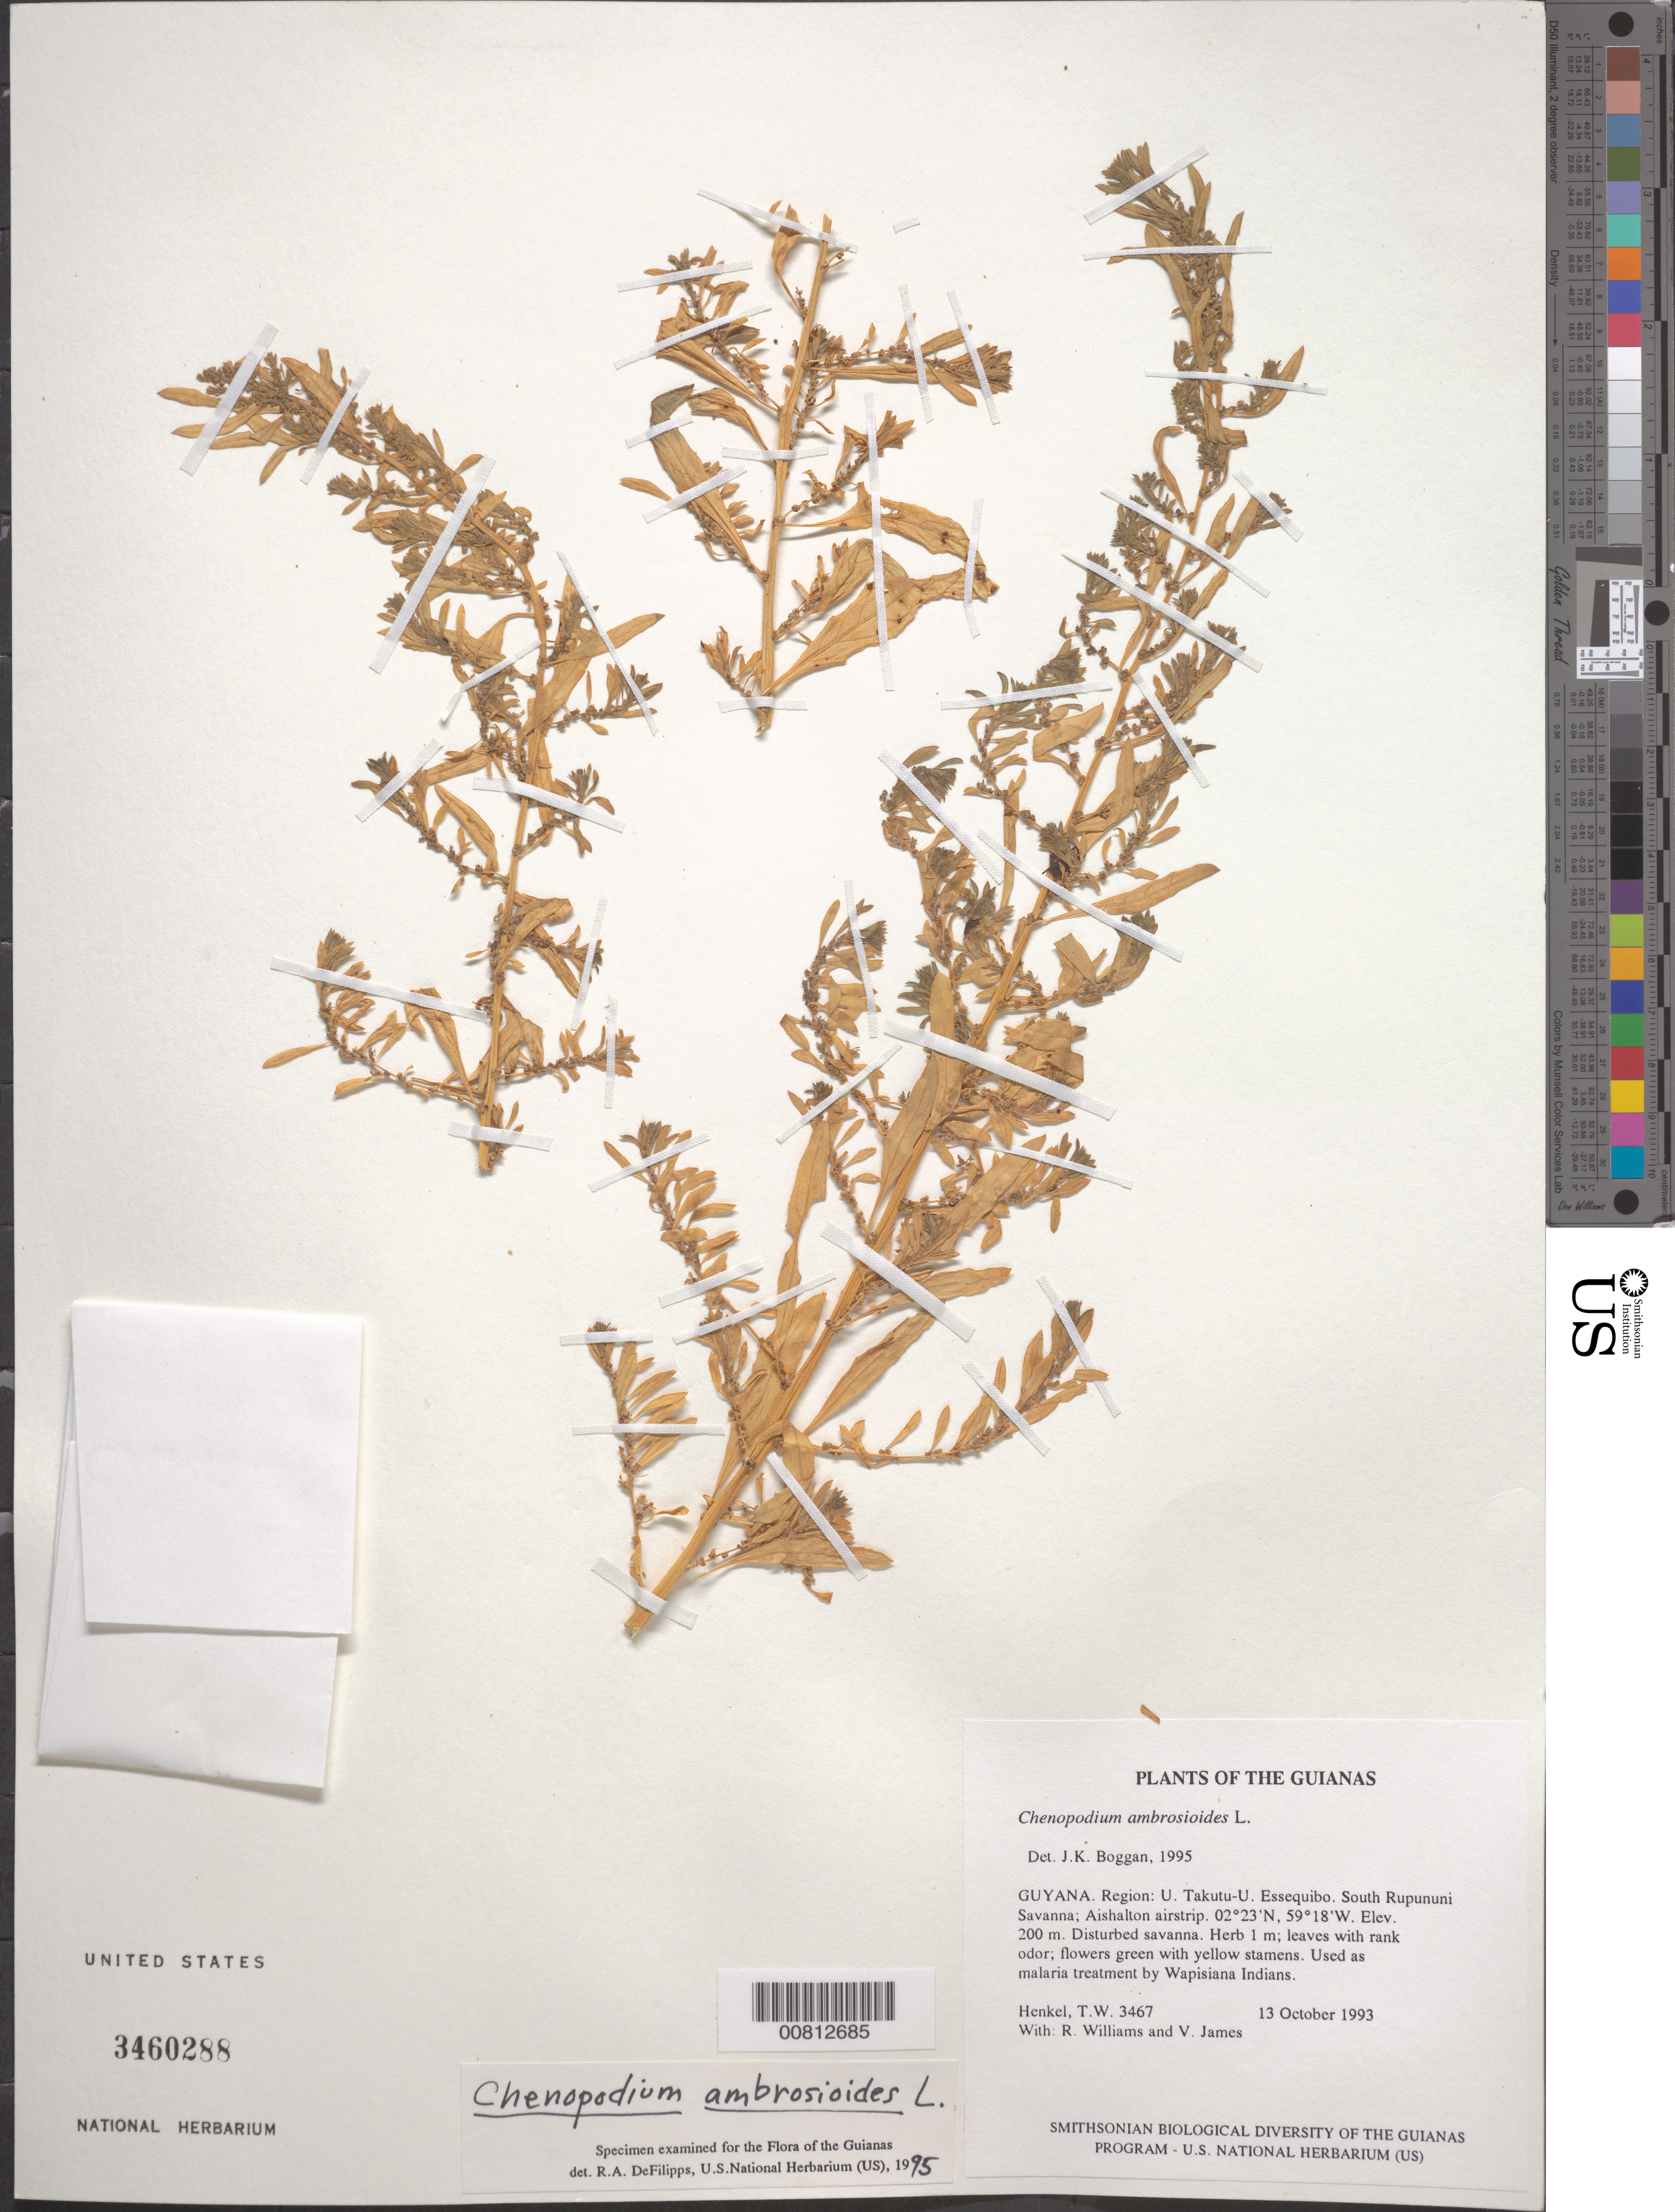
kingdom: Plantae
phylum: Tracheophyta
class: Magnoliopsida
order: Caryophyllales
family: Amaranthaceae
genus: Chenopodium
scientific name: Chenopodium ambrosioides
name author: L.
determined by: DeFilipps, R. A.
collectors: T. Henkel, R. Williams & V. James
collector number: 3467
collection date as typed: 13 October 1993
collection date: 1993-10-13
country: Guyana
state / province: U. Takutu-U. Essequibo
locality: South Rupununi Savanna; Aishalton airstrip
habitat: Disturbed savanna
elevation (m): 200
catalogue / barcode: US 3460288